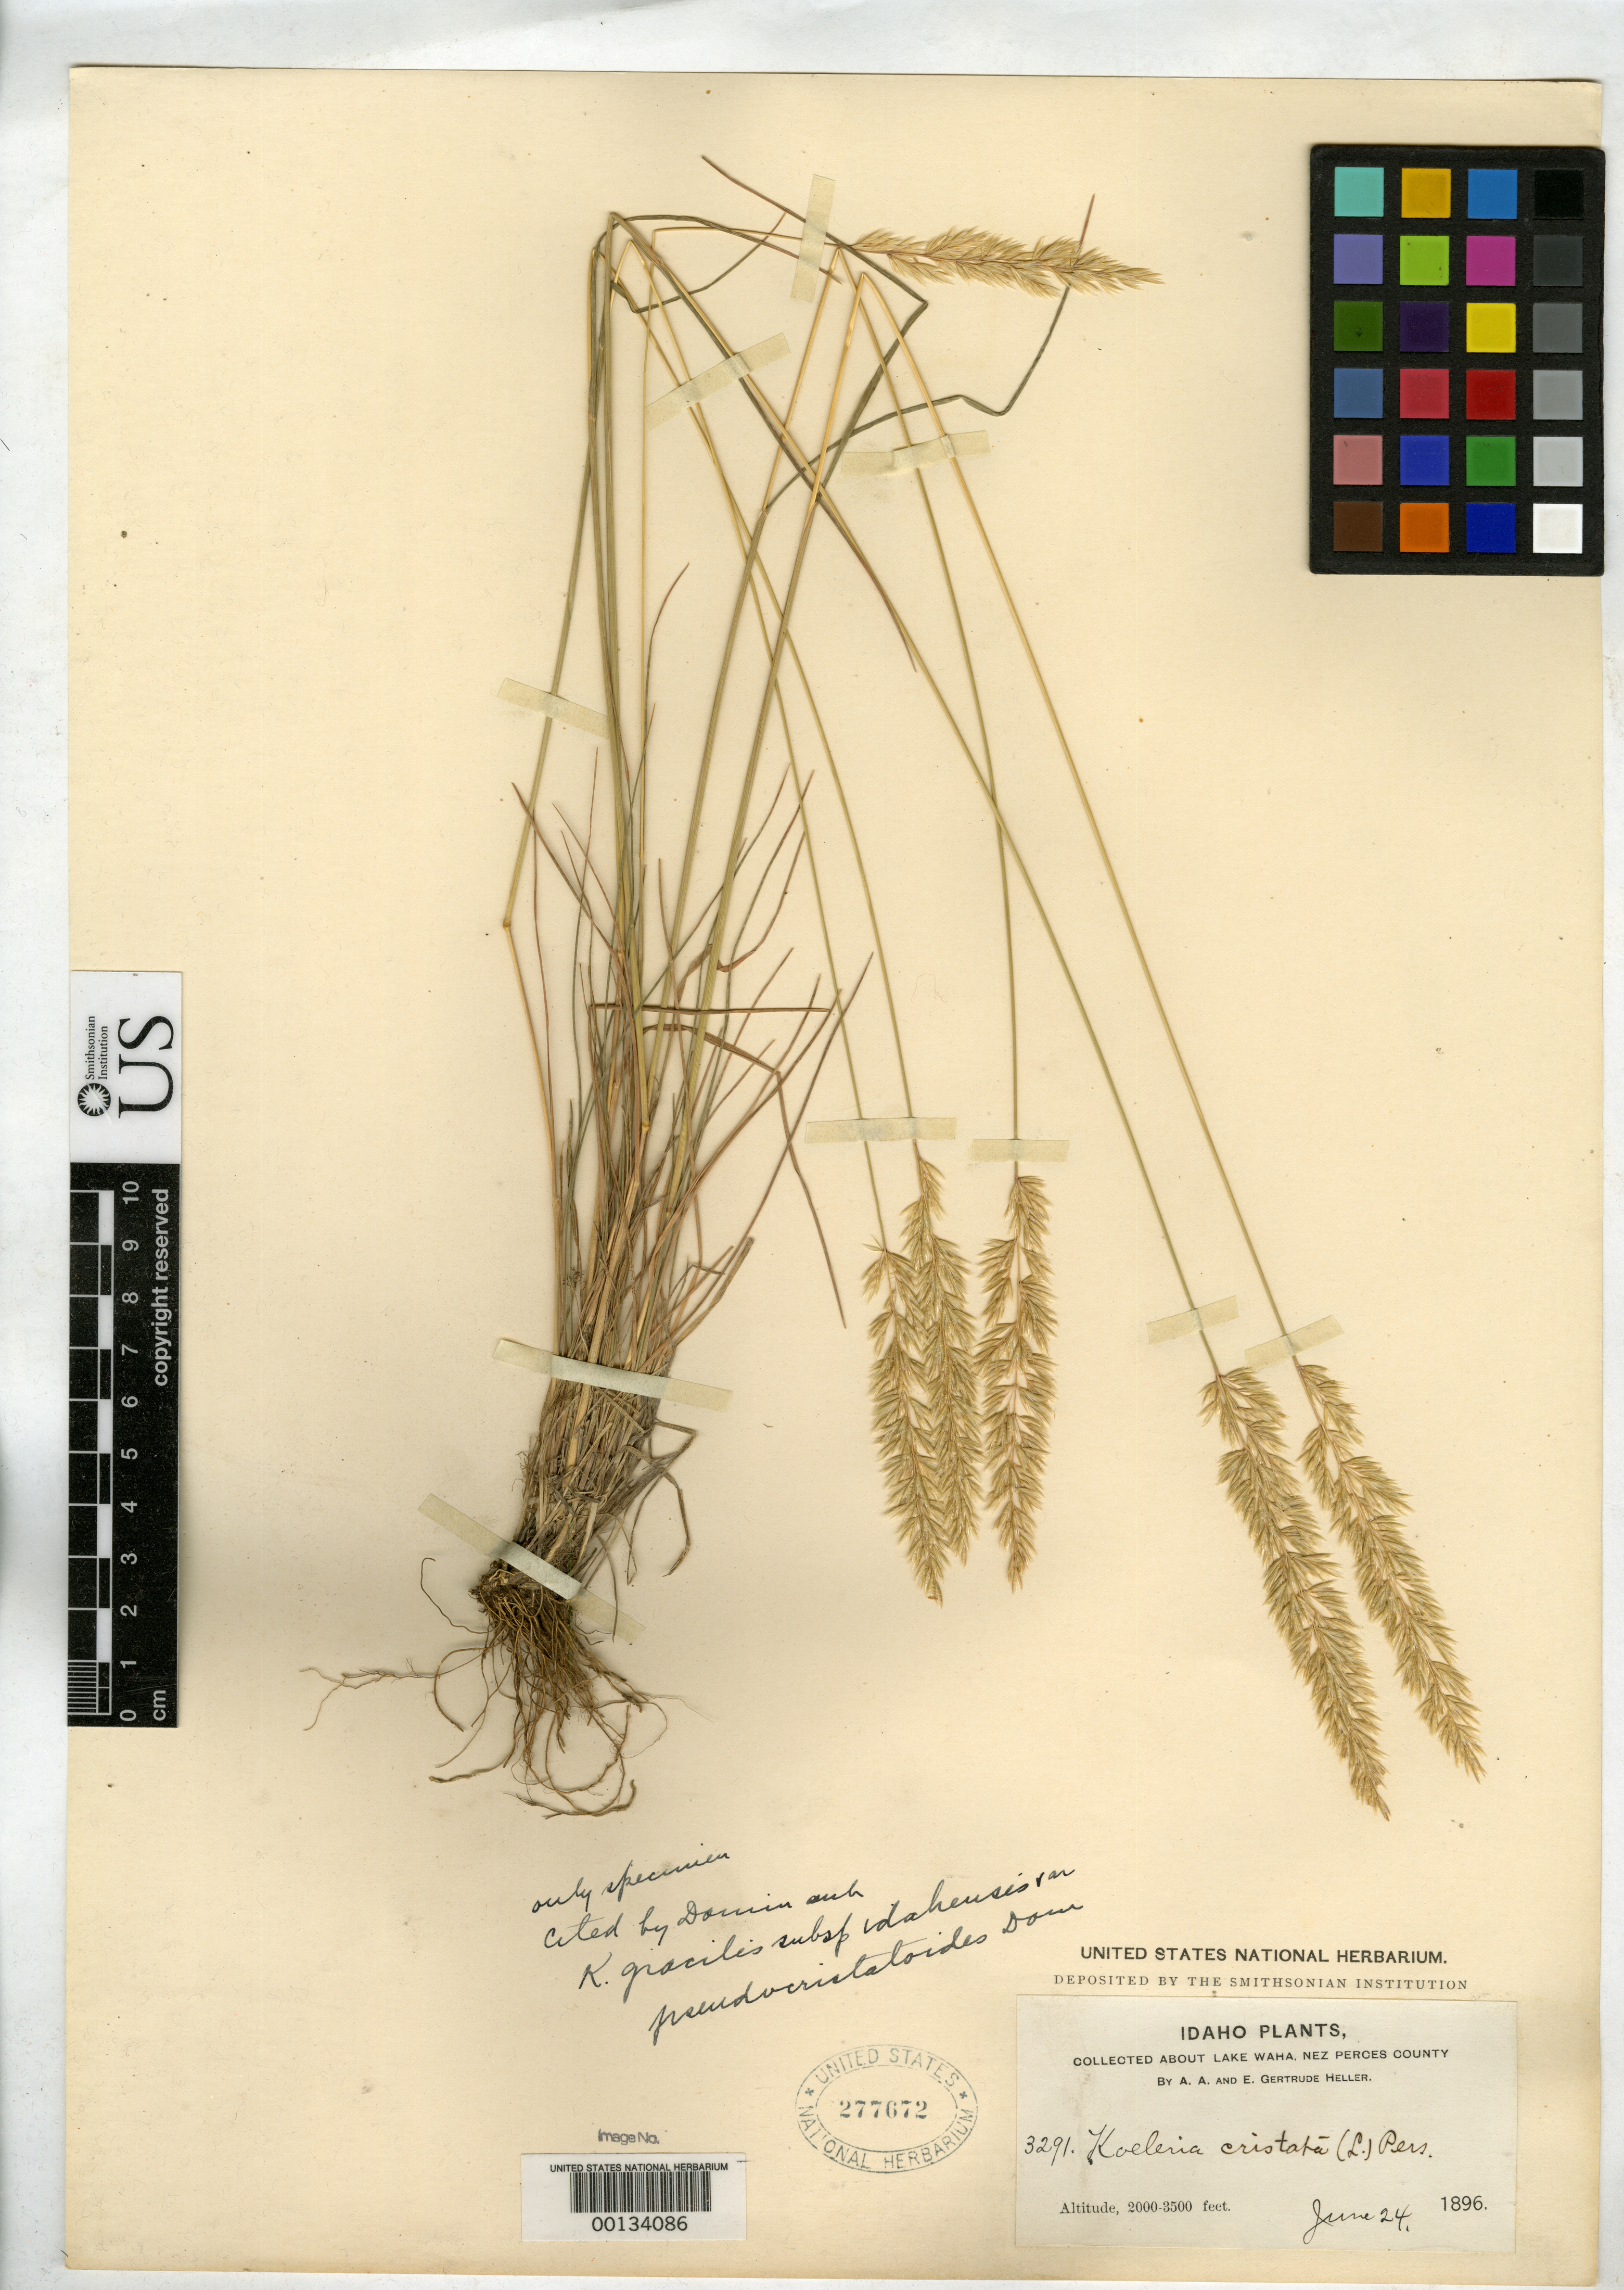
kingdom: Plantae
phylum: Tracheophyta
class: Liliopsida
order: Poales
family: Poaceae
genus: Koeleria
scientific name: Koeleria gracilis subsp. idahensis var. pseudocristatoides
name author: Domin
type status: Isotype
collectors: A. A. Heller & E. G. Heller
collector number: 3291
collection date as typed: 24 Jun 1896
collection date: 1896-06-24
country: United States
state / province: Idaho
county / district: Nez Perce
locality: About Lake Waha.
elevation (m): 610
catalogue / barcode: US 277672